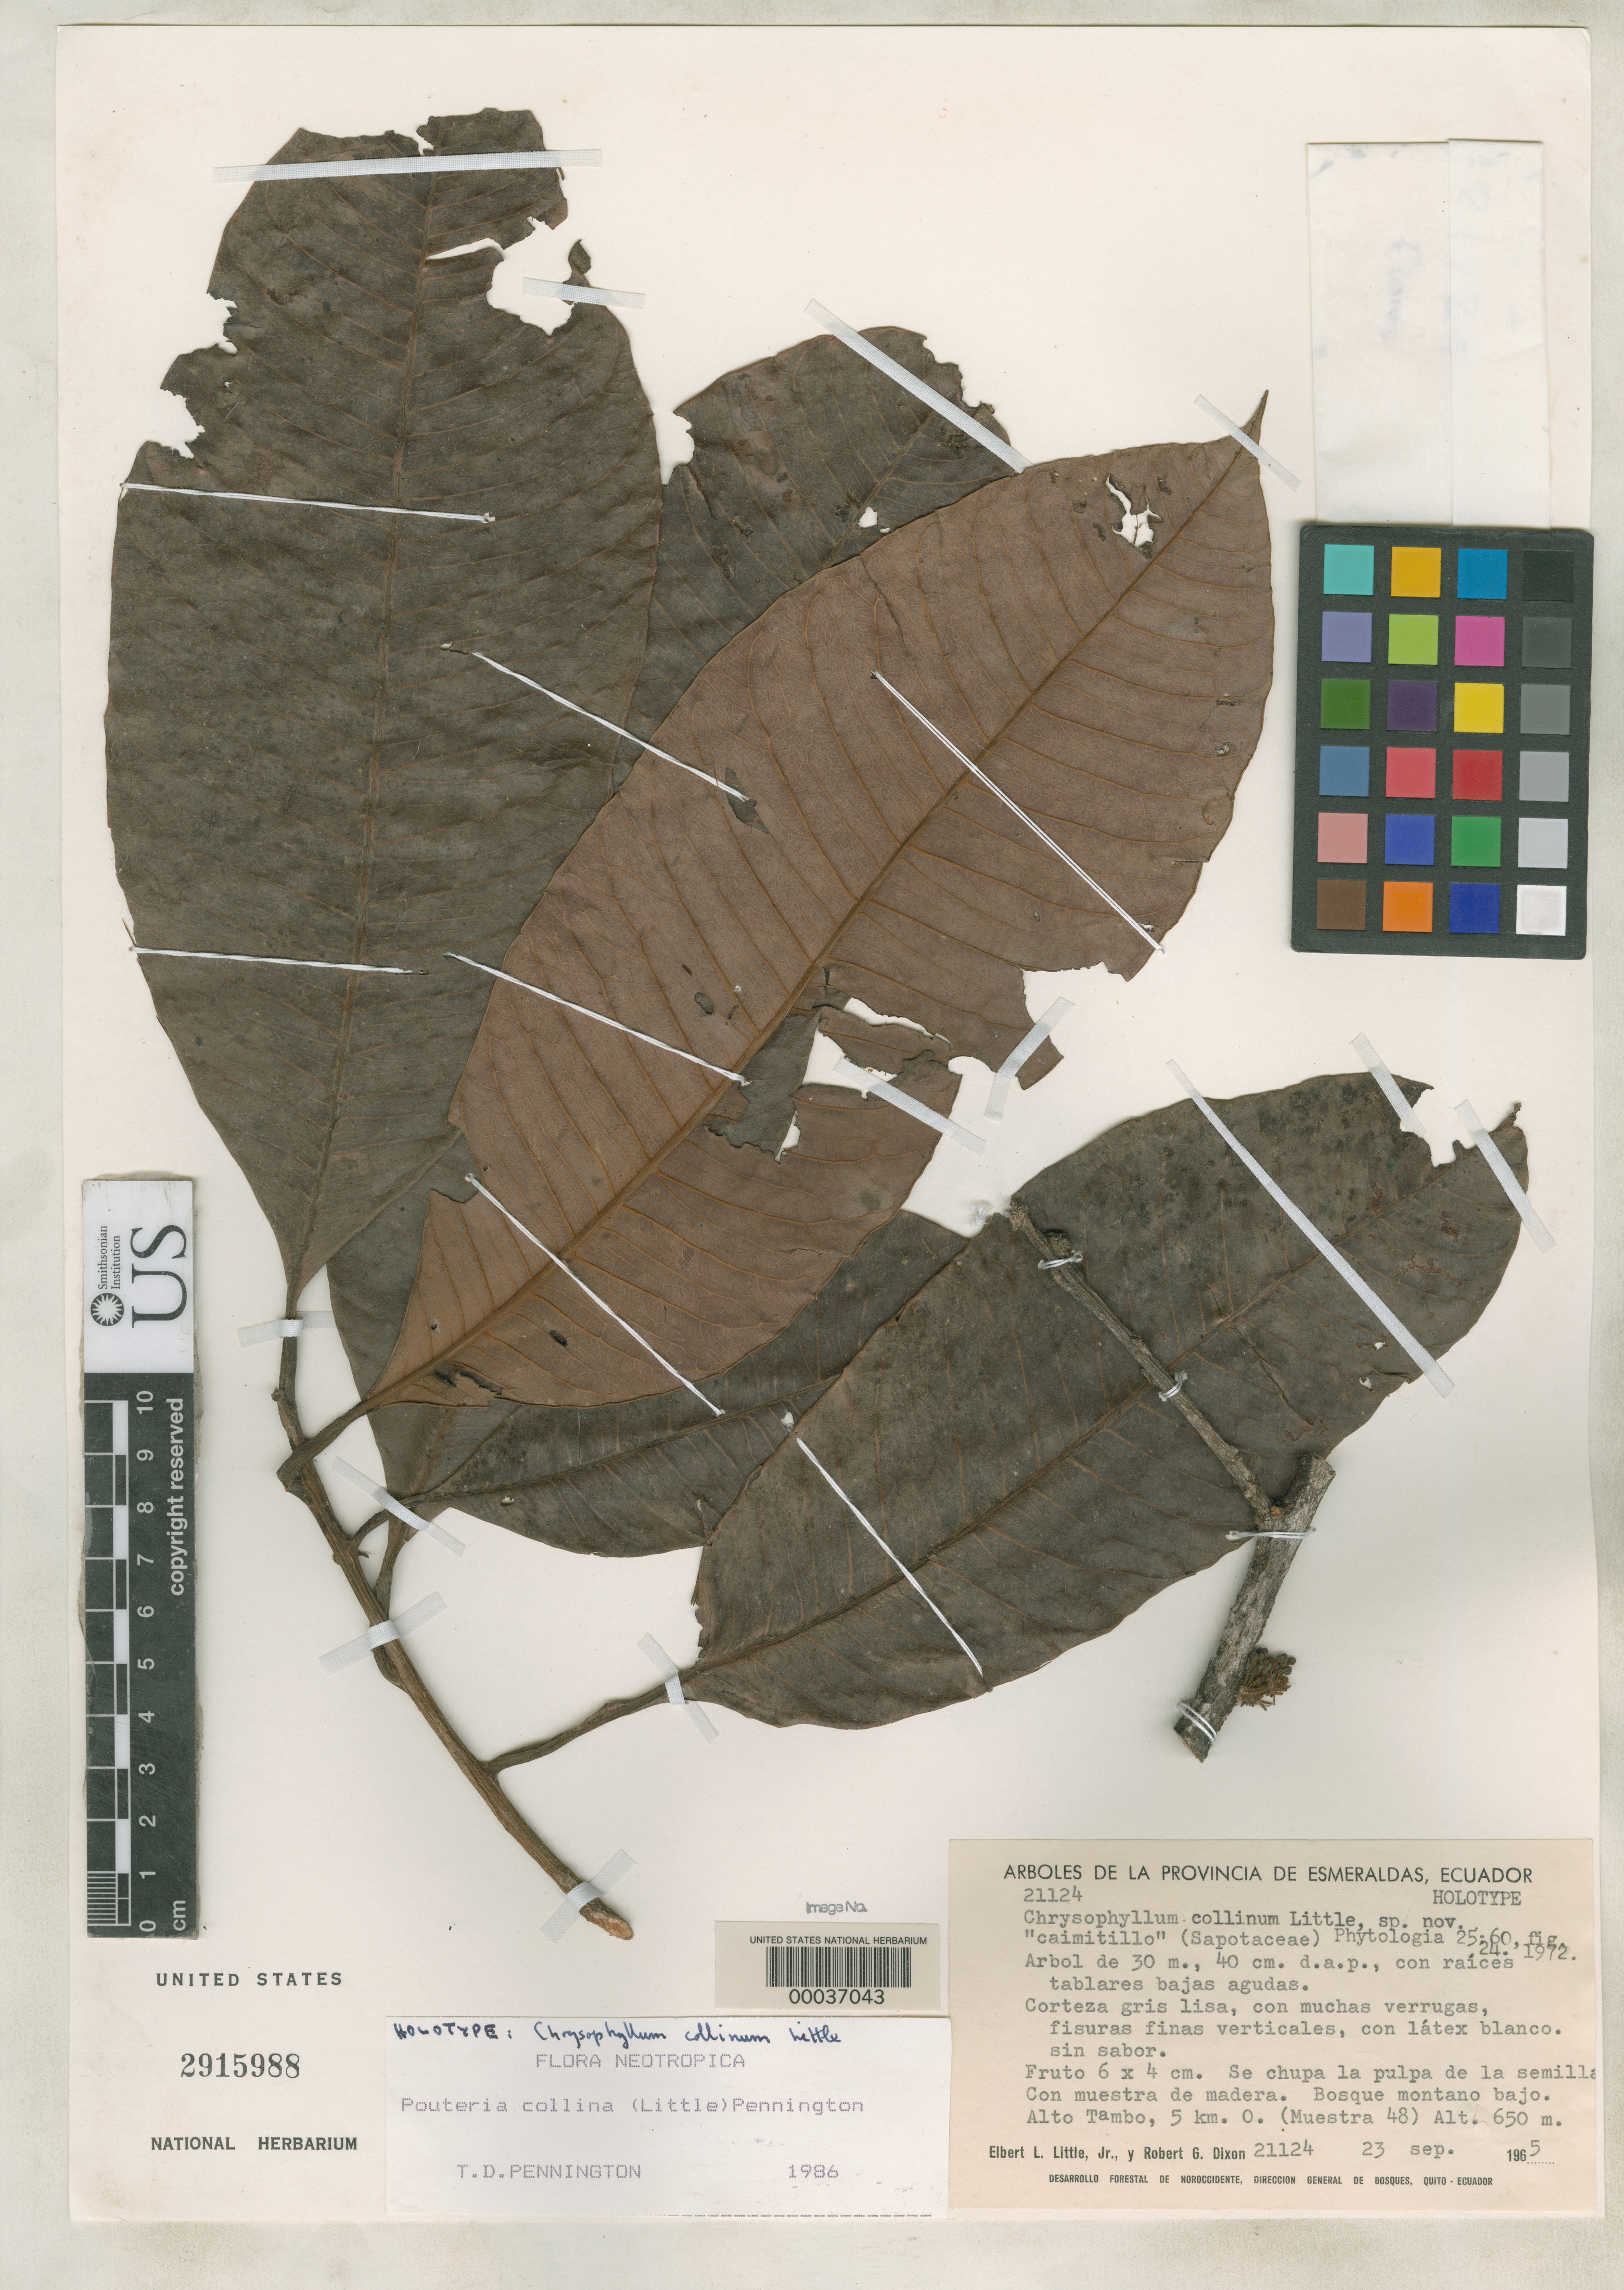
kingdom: Plantae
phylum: Tracheophyta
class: Magnoliopsida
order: Ericales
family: Sapotaceae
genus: Chrysophyllum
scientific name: Chrysophyllum collinum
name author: Little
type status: Holotype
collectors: E. L. Little & R. G. Dixon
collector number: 21124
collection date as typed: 23 Sep 1965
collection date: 1965-09-23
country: Ecuador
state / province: Esmeraldas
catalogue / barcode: US 2915988